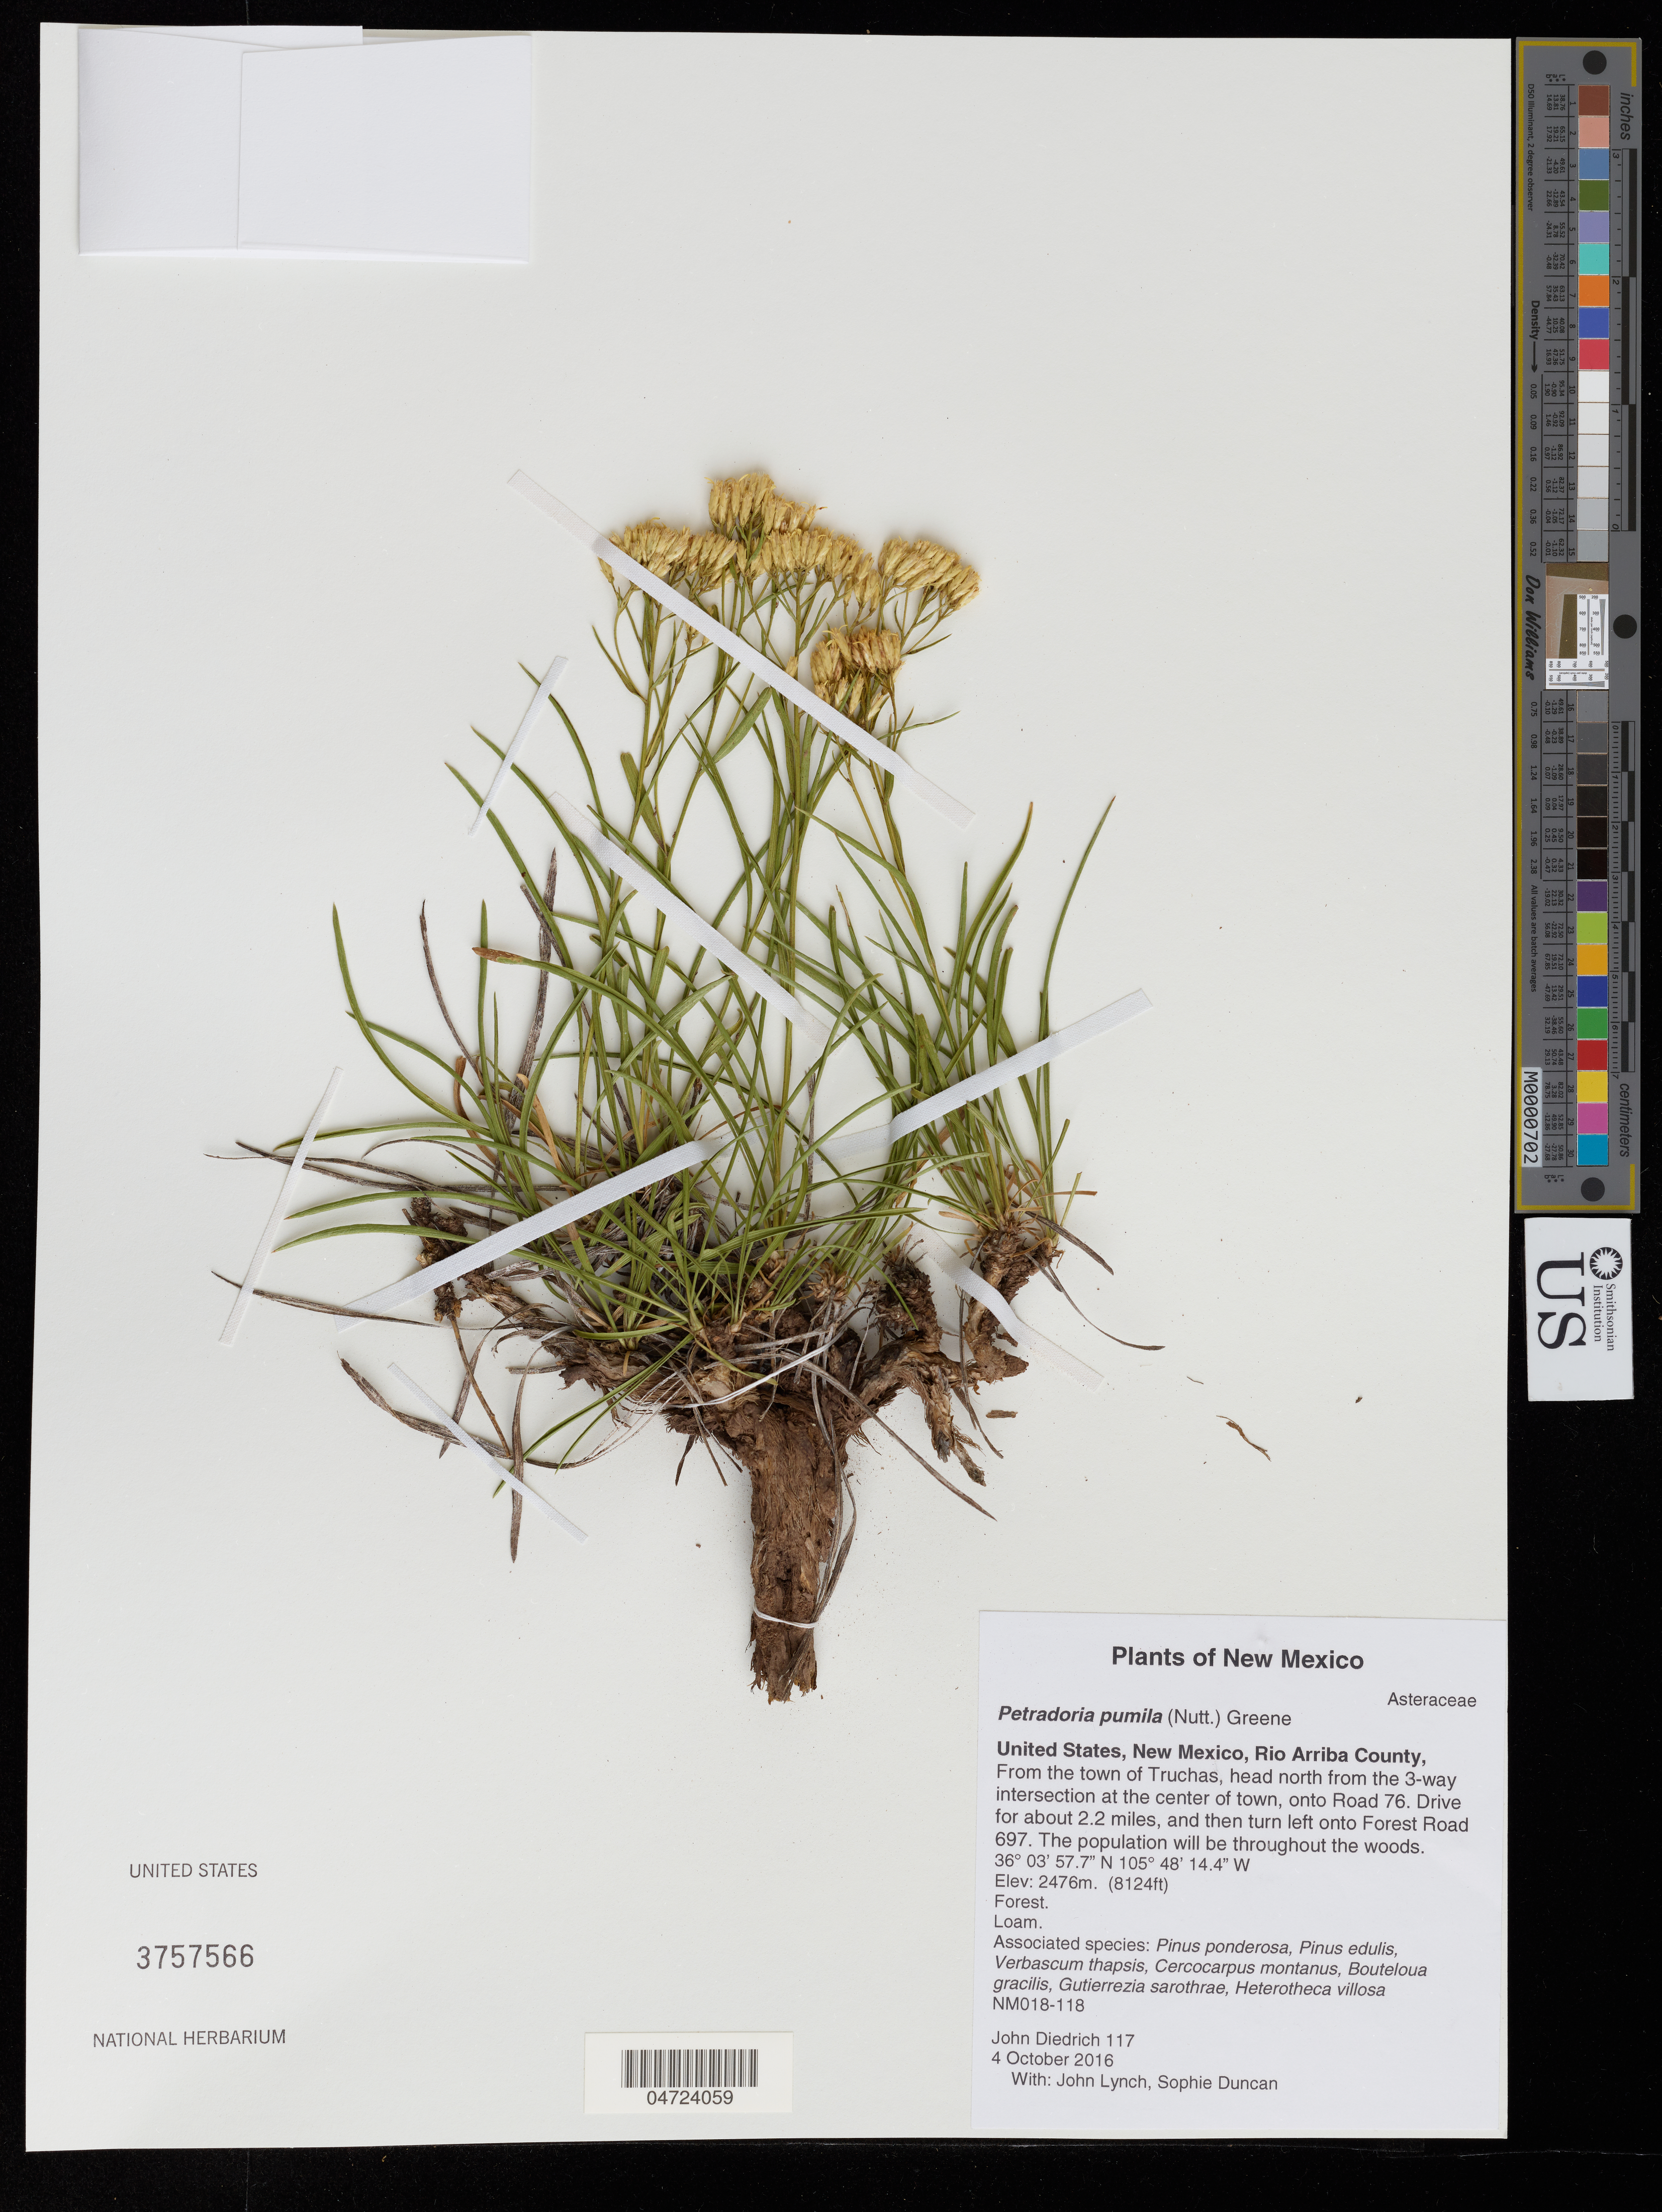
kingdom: Plantae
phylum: Tracheophyta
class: Magnoliopsida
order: Asterales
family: Asteraceae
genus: Petradoria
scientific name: Petradoria pumila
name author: (Nutt.) Greene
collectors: J. Diedrich, J. Lynch & S. Duncan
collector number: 117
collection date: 2016-10-04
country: United States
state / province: New Mexico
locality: Rio Arriba County, From the town of Truchas, head north from the 3-way intersection at the center of town, onto Road 76. Drive for about 2.2 miles, and then turn left onto Forest Road 697. The population will be throughout the woods.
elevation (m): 2476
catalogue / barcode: US 3757566